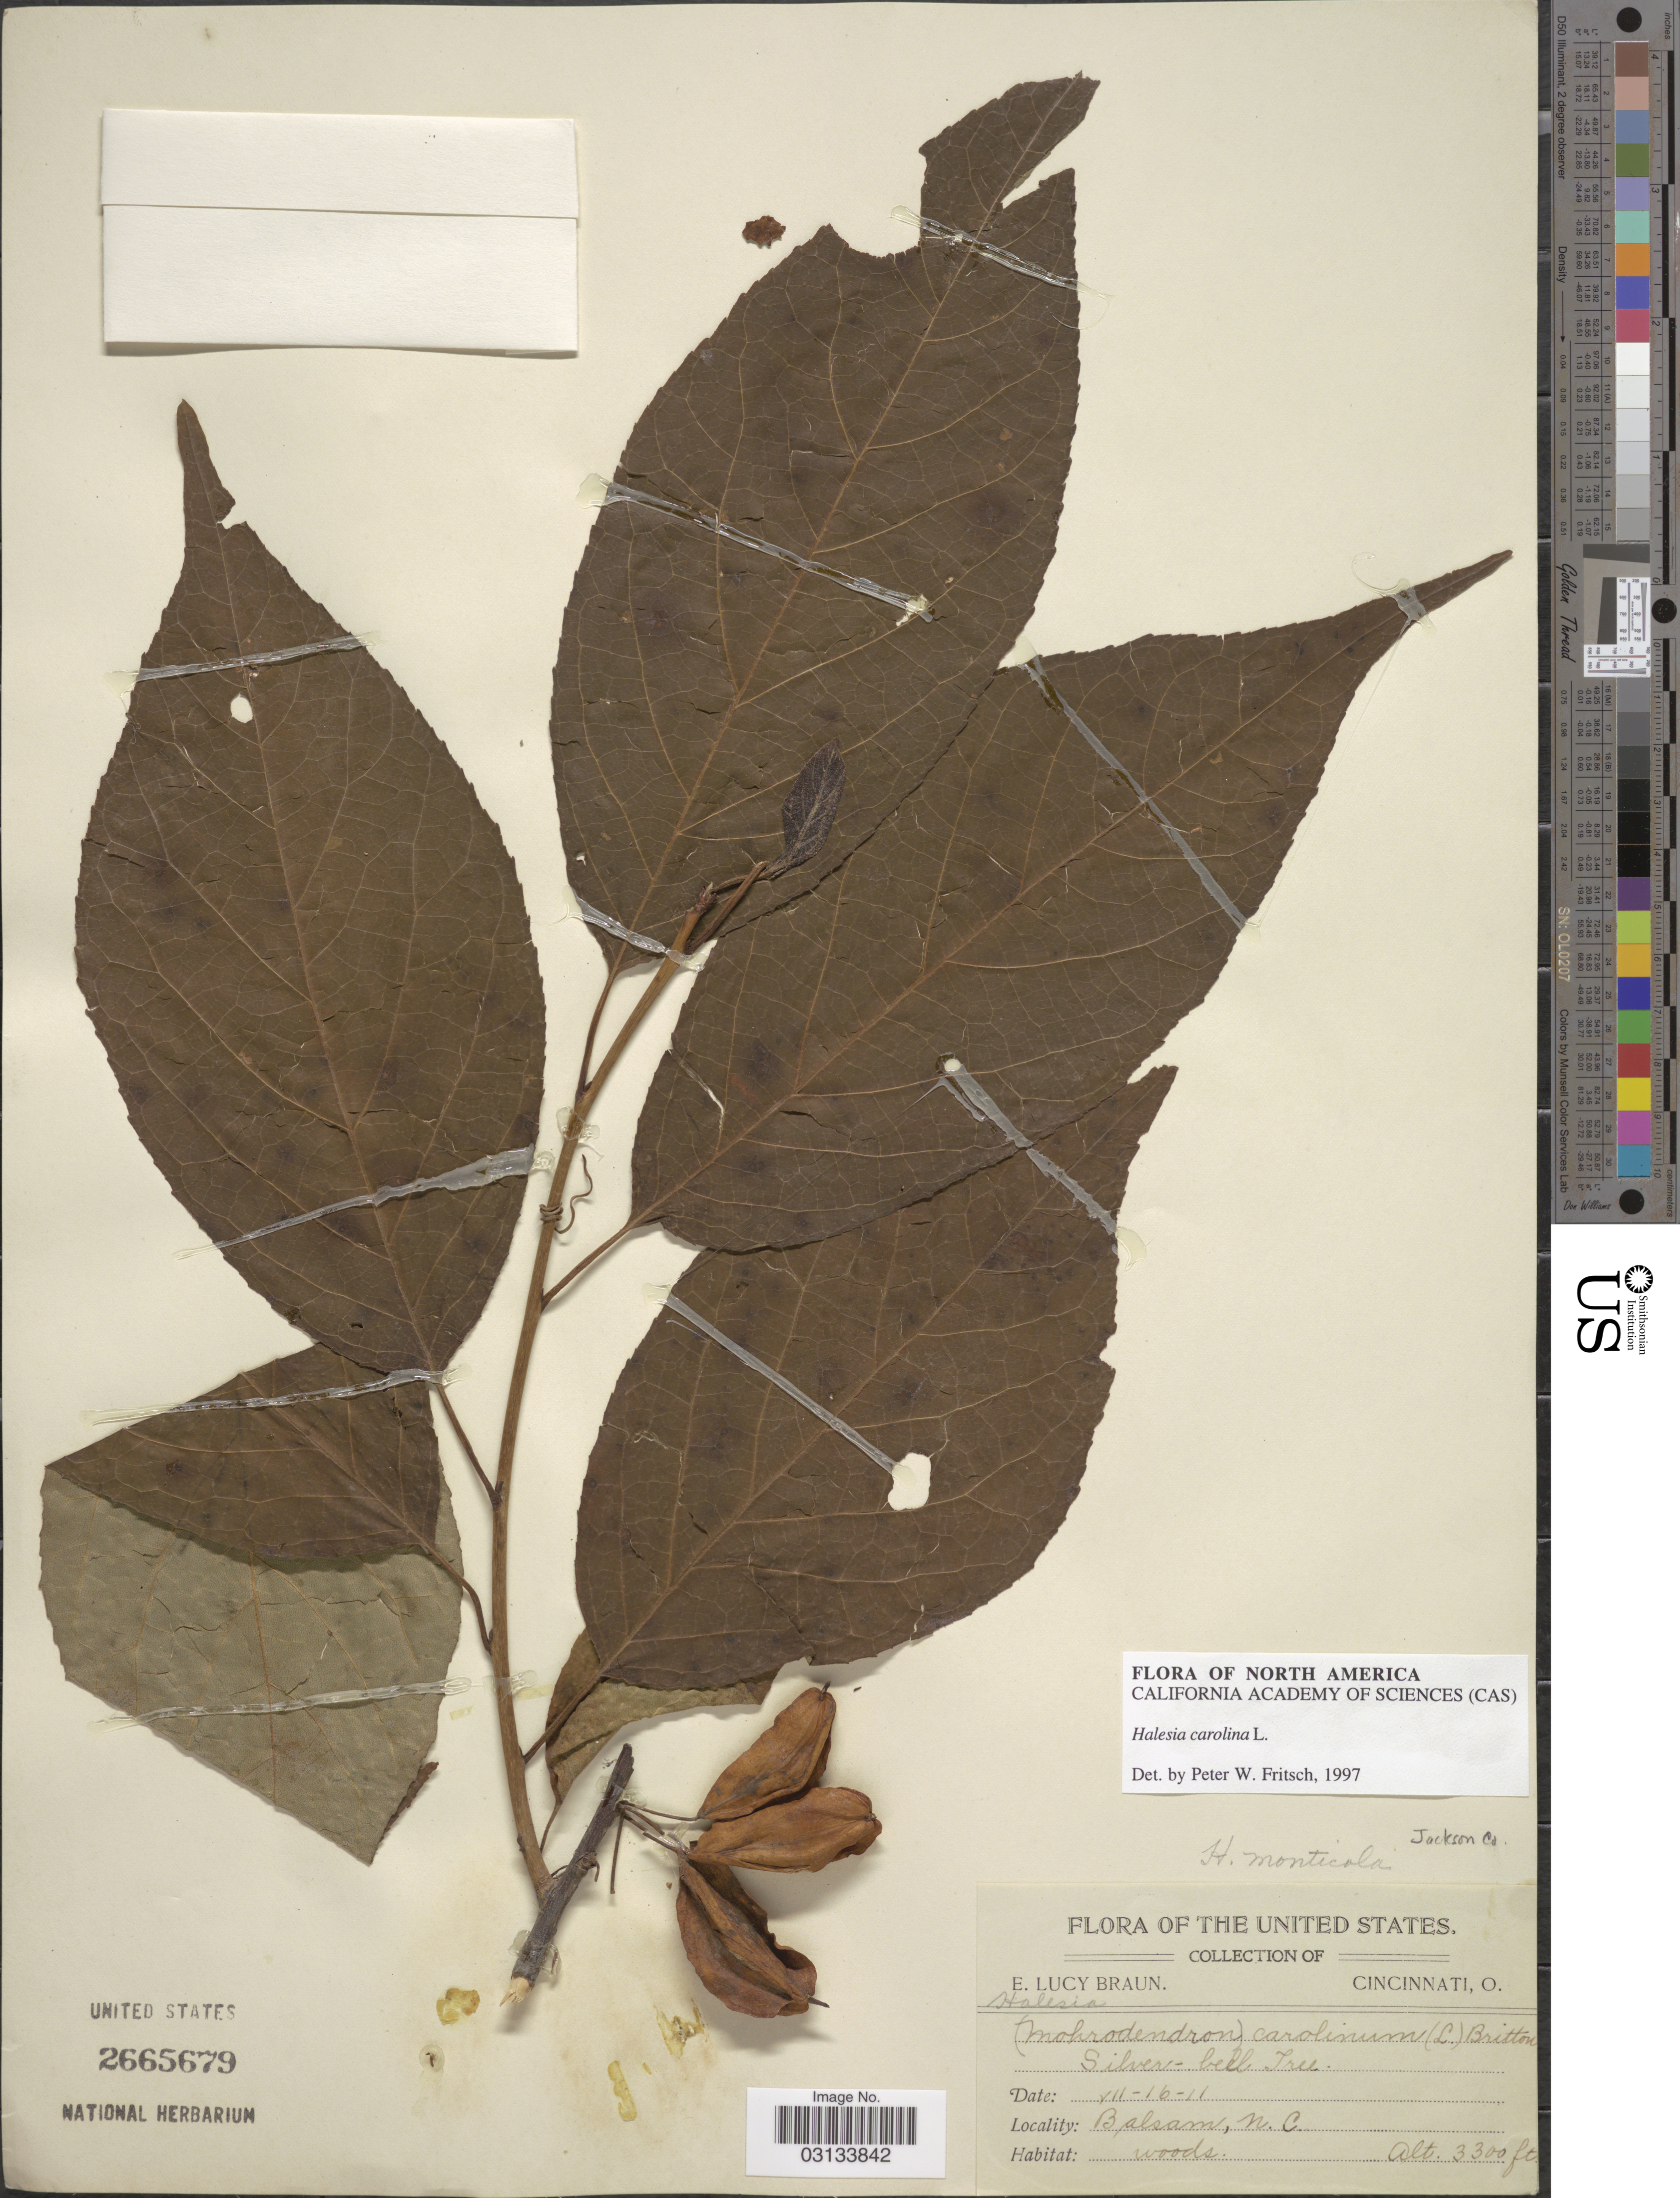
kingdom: Plantae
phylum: Tracheophyta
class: Magnoliopsida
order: Ericales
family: Styracaceae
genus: Halesia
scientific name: Halesia carolina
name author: L.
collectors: E. L. Braun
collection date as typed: Transcribed d/m/y: 16/7/11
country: United States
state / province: North Carolina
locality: Jackson Co. Balsam, N. C.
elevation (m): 1006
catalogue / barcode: US 2665679